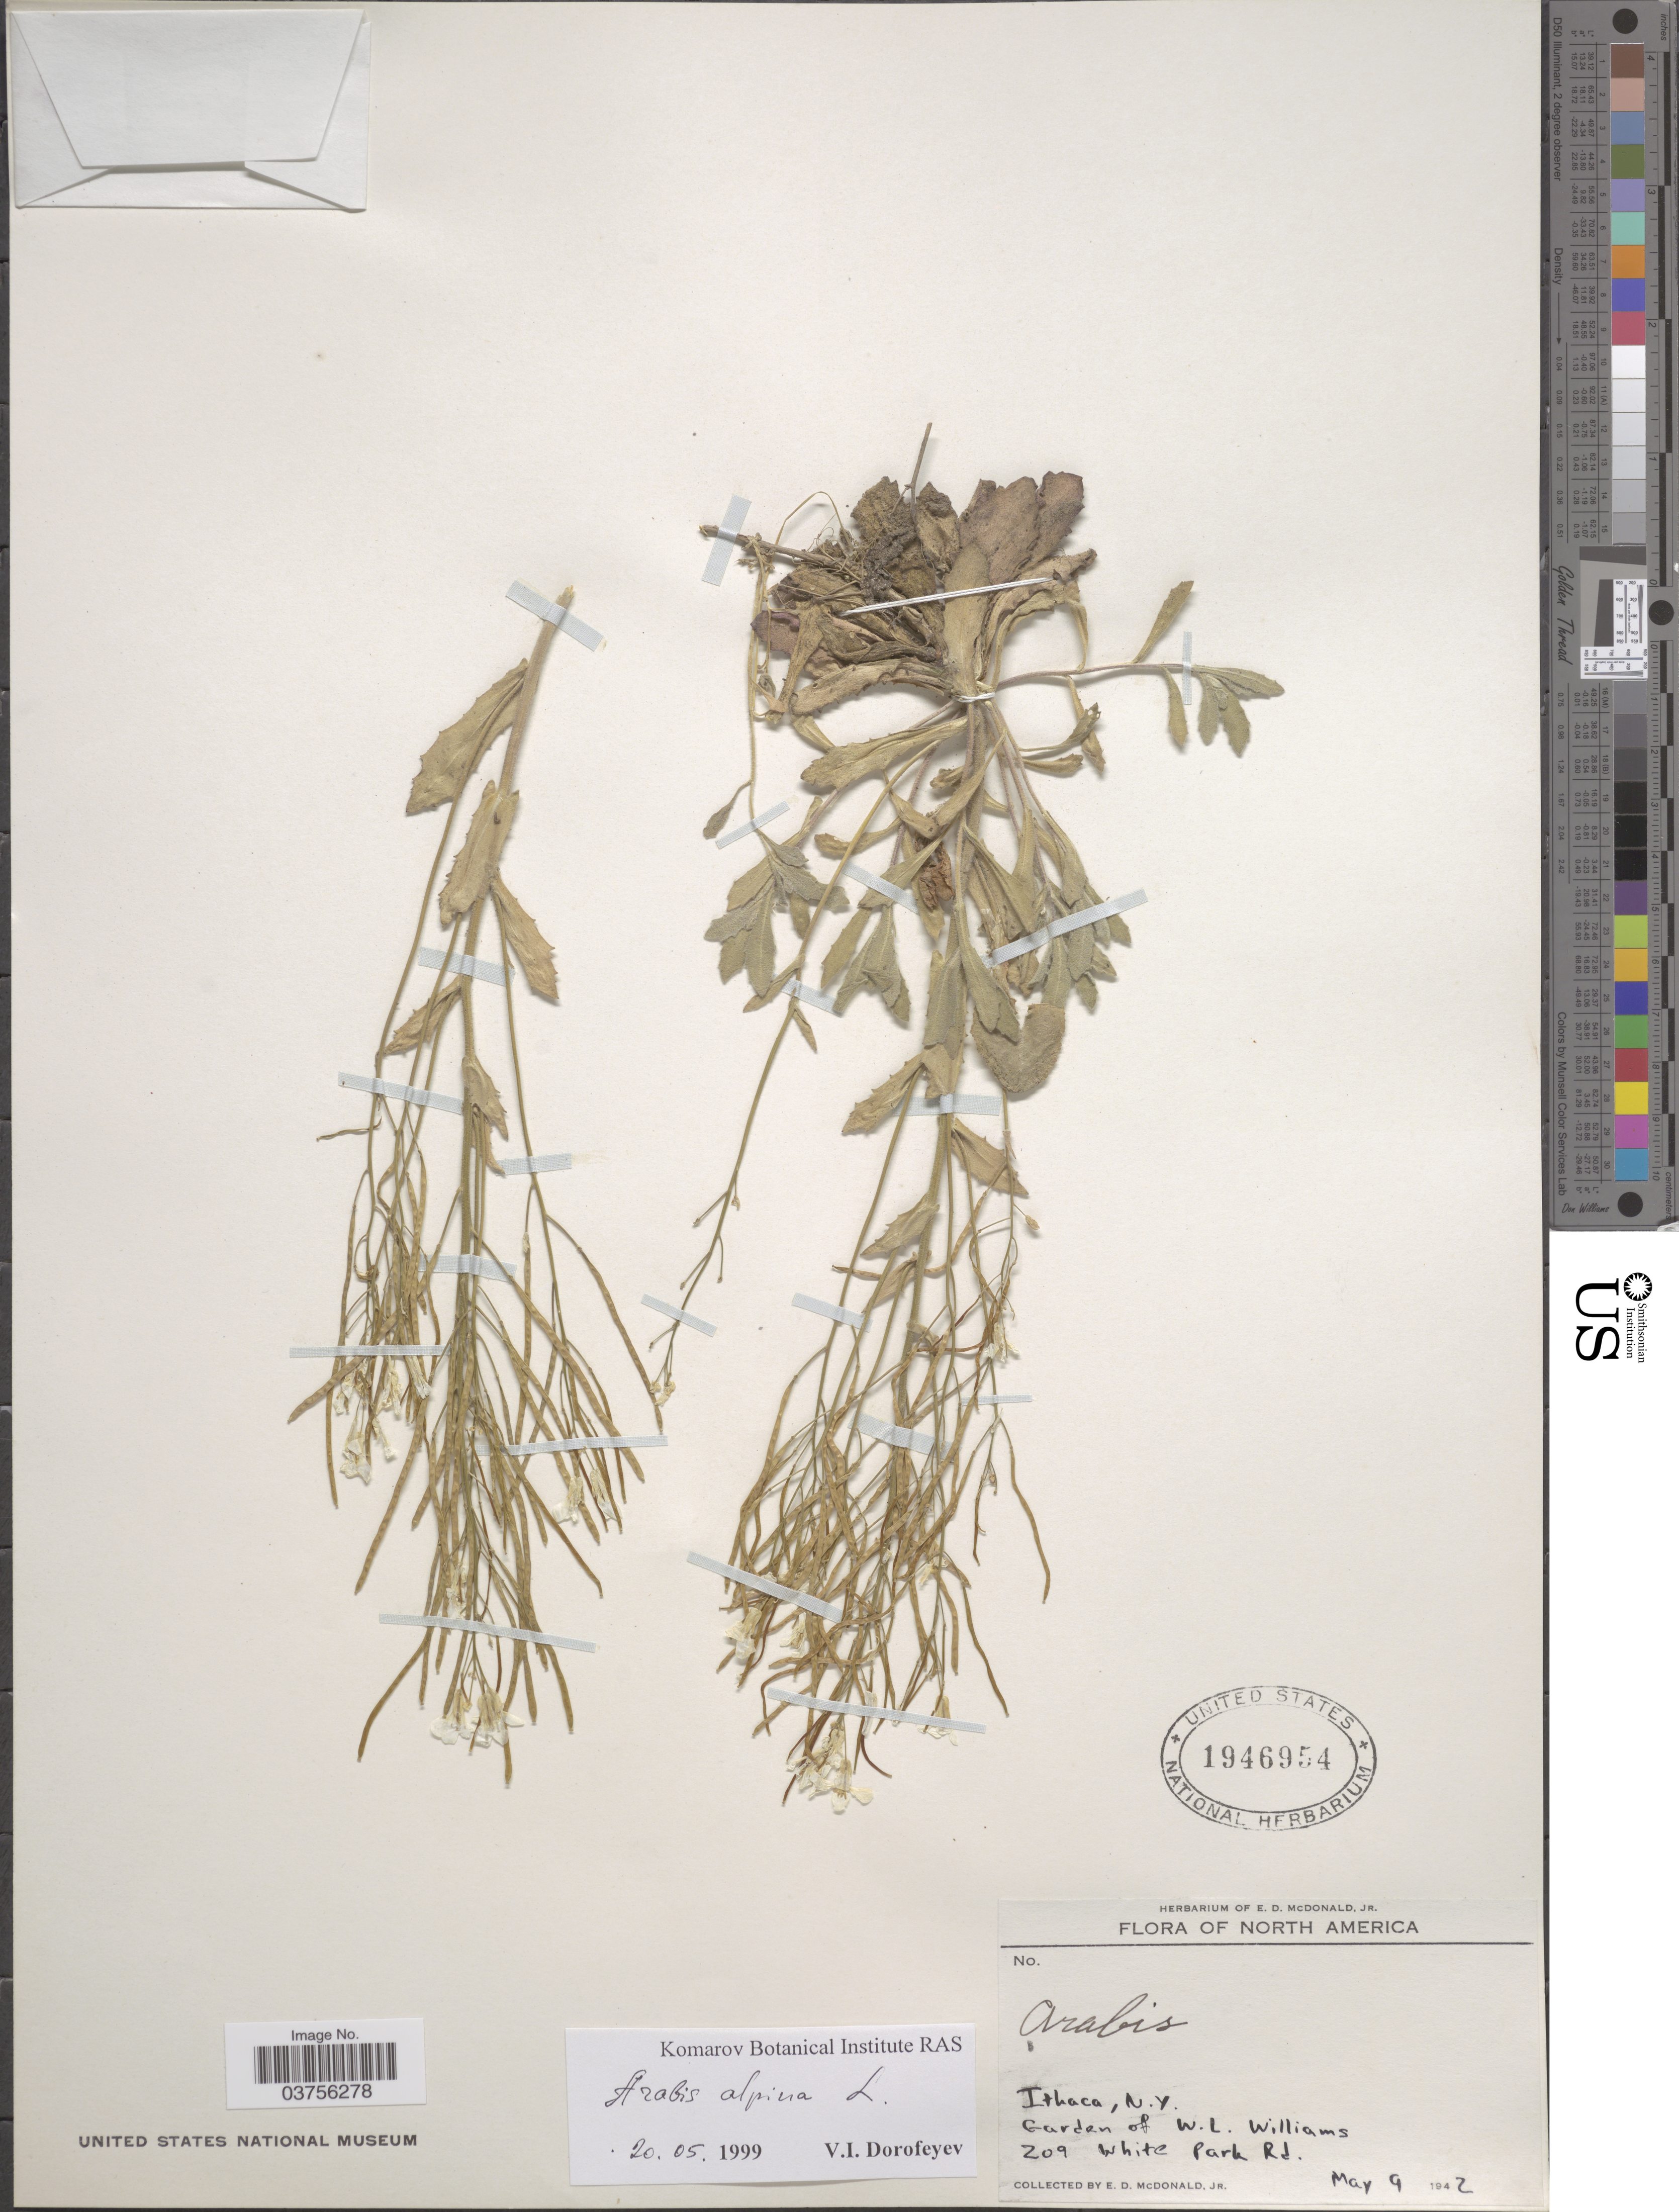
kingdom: Plantae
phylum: Tracheophyta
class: Magnoliopsida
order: Brassicales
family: Brassicaceae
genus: Arabis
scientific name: Arabis alpina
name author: L.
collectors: E. D. McDonald Jr.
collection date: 1942-05-09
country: United States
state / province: New York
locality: Ithaca. Garden of W. L. Williams Z09 White Park Rd.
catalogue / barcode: US 1946954